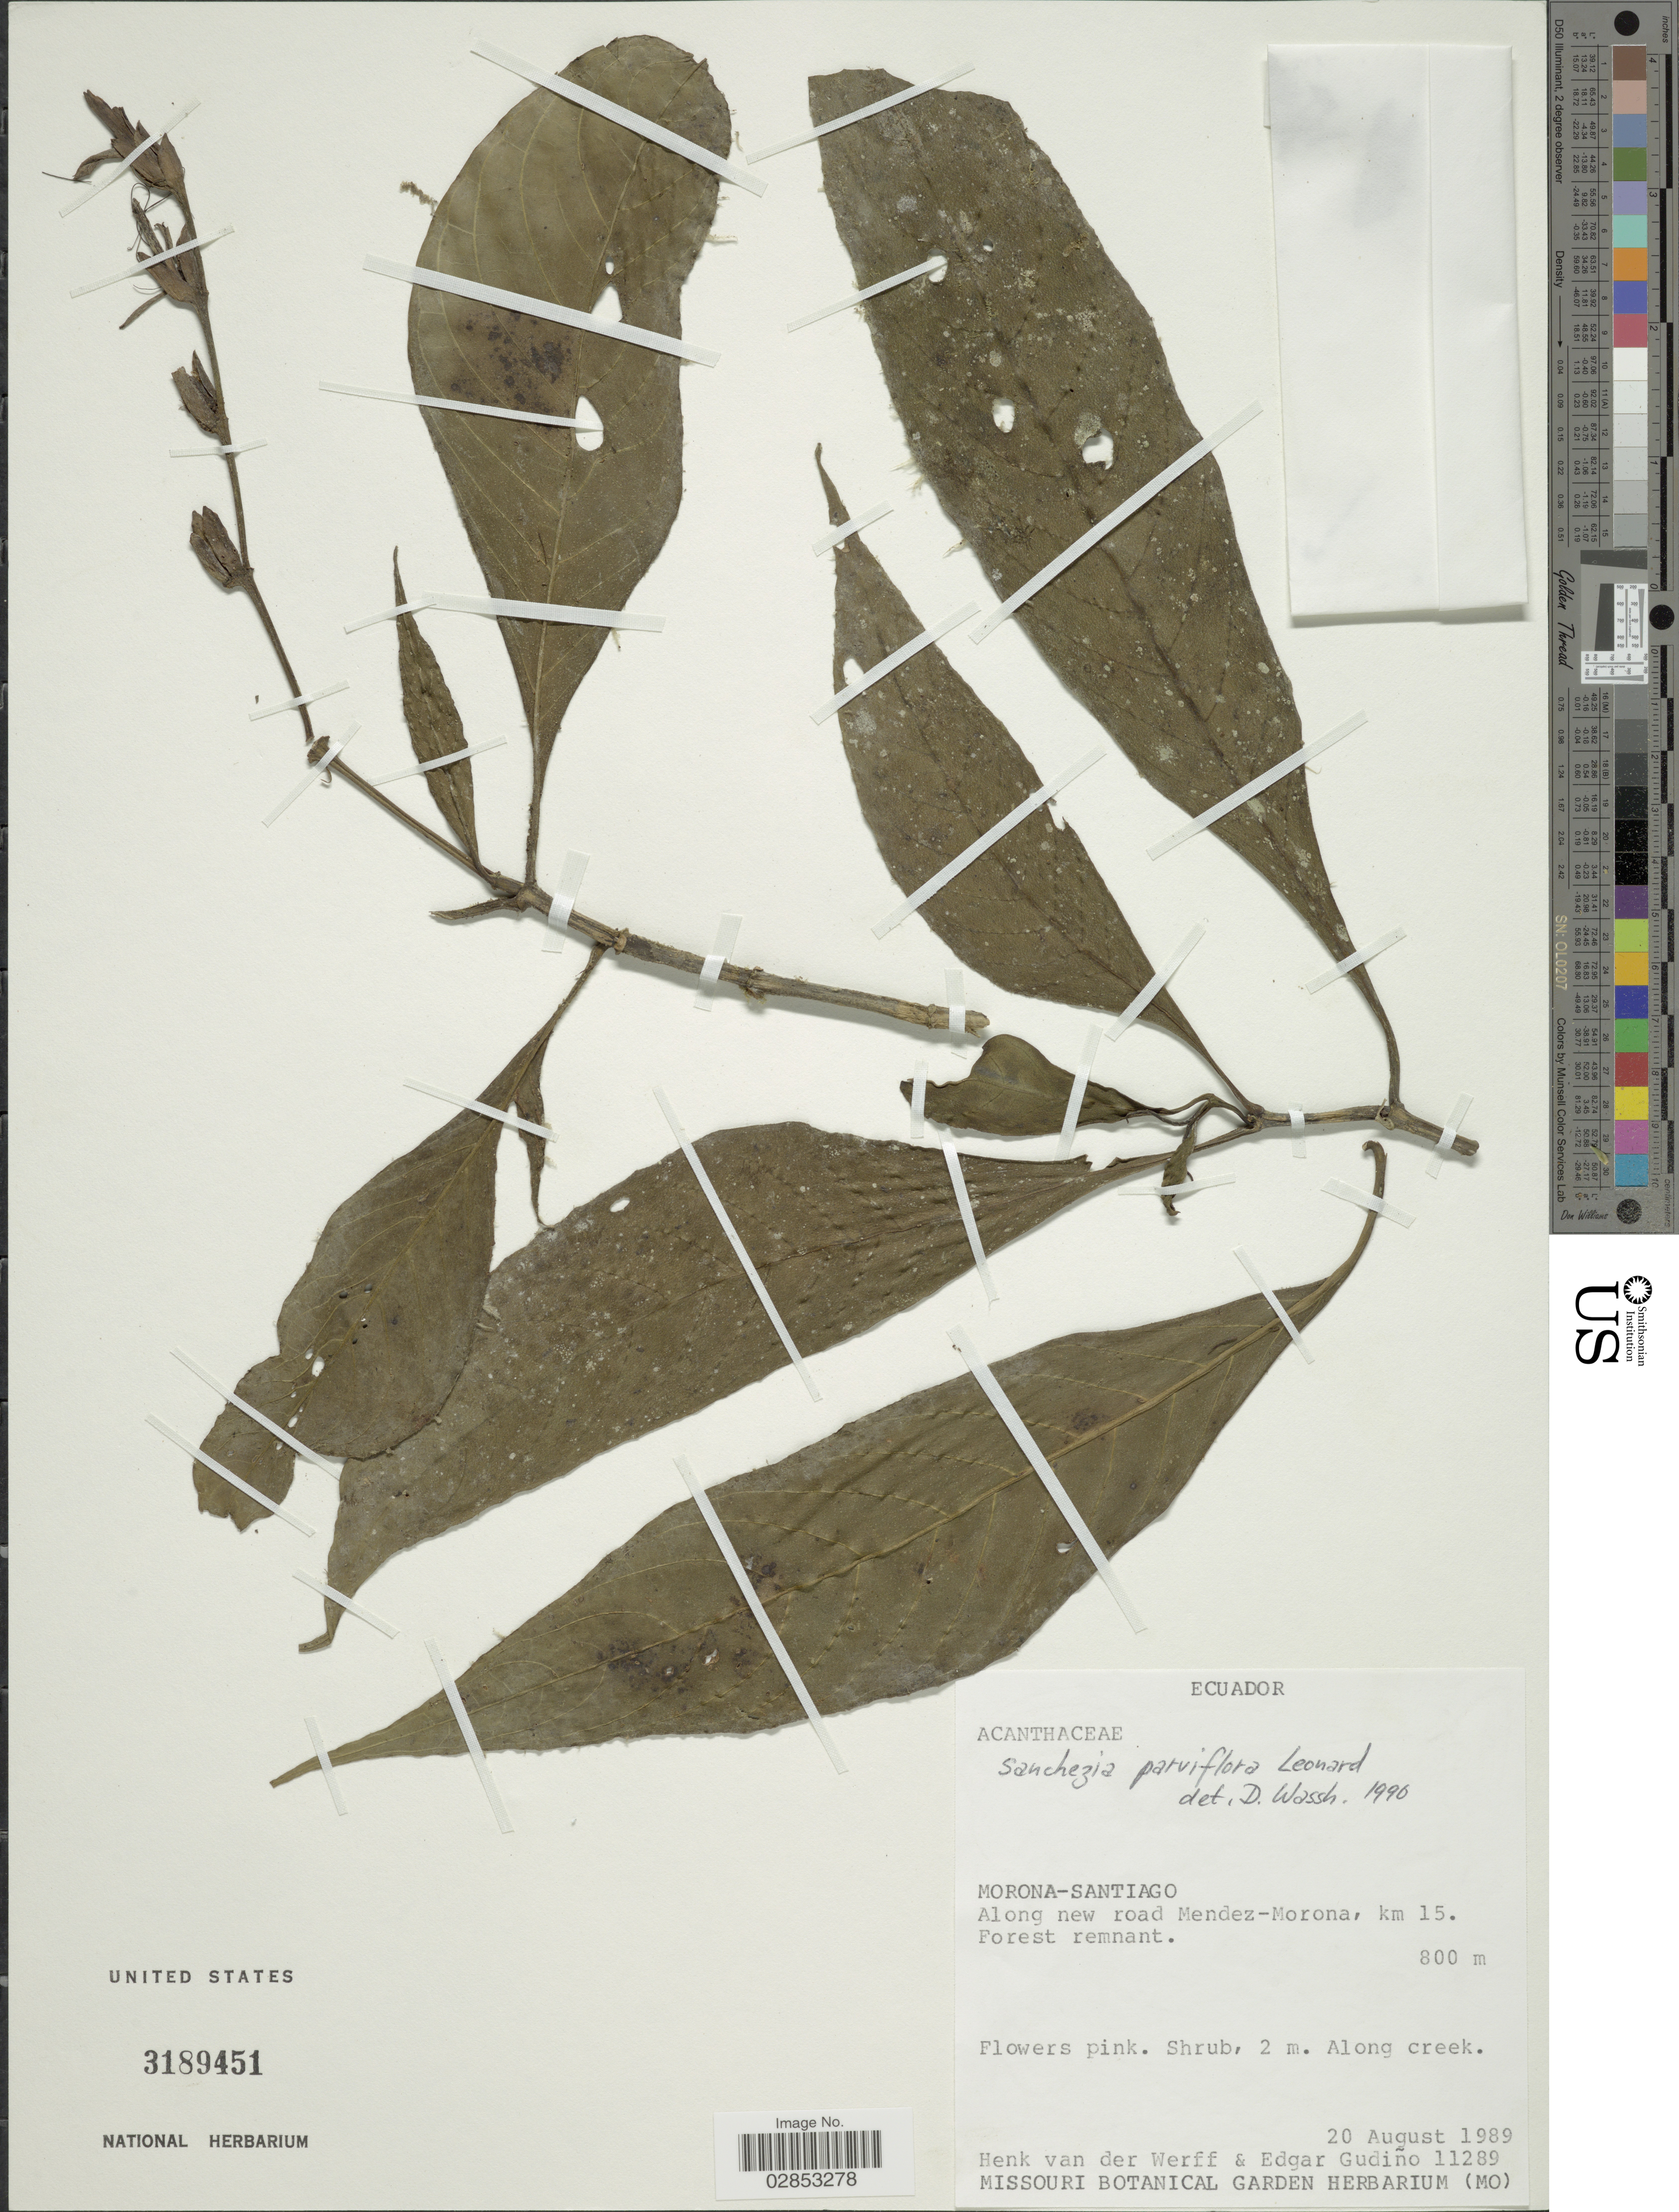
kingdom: Plantae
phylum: Tracheophyta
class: Magnoliopsida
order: Lamiales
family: Acanthaceae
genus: Sanchezia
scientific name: Sanchezia parviflora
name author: Leonard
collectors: H. van der Werff & E. Gudiño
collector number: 11289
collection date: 1989-08-20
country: Ecuador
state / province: Morona-Santiago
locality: Morona-Santiago, Along new road Mendez-Morona, km 15.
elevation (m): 800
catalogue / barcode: US 3189451